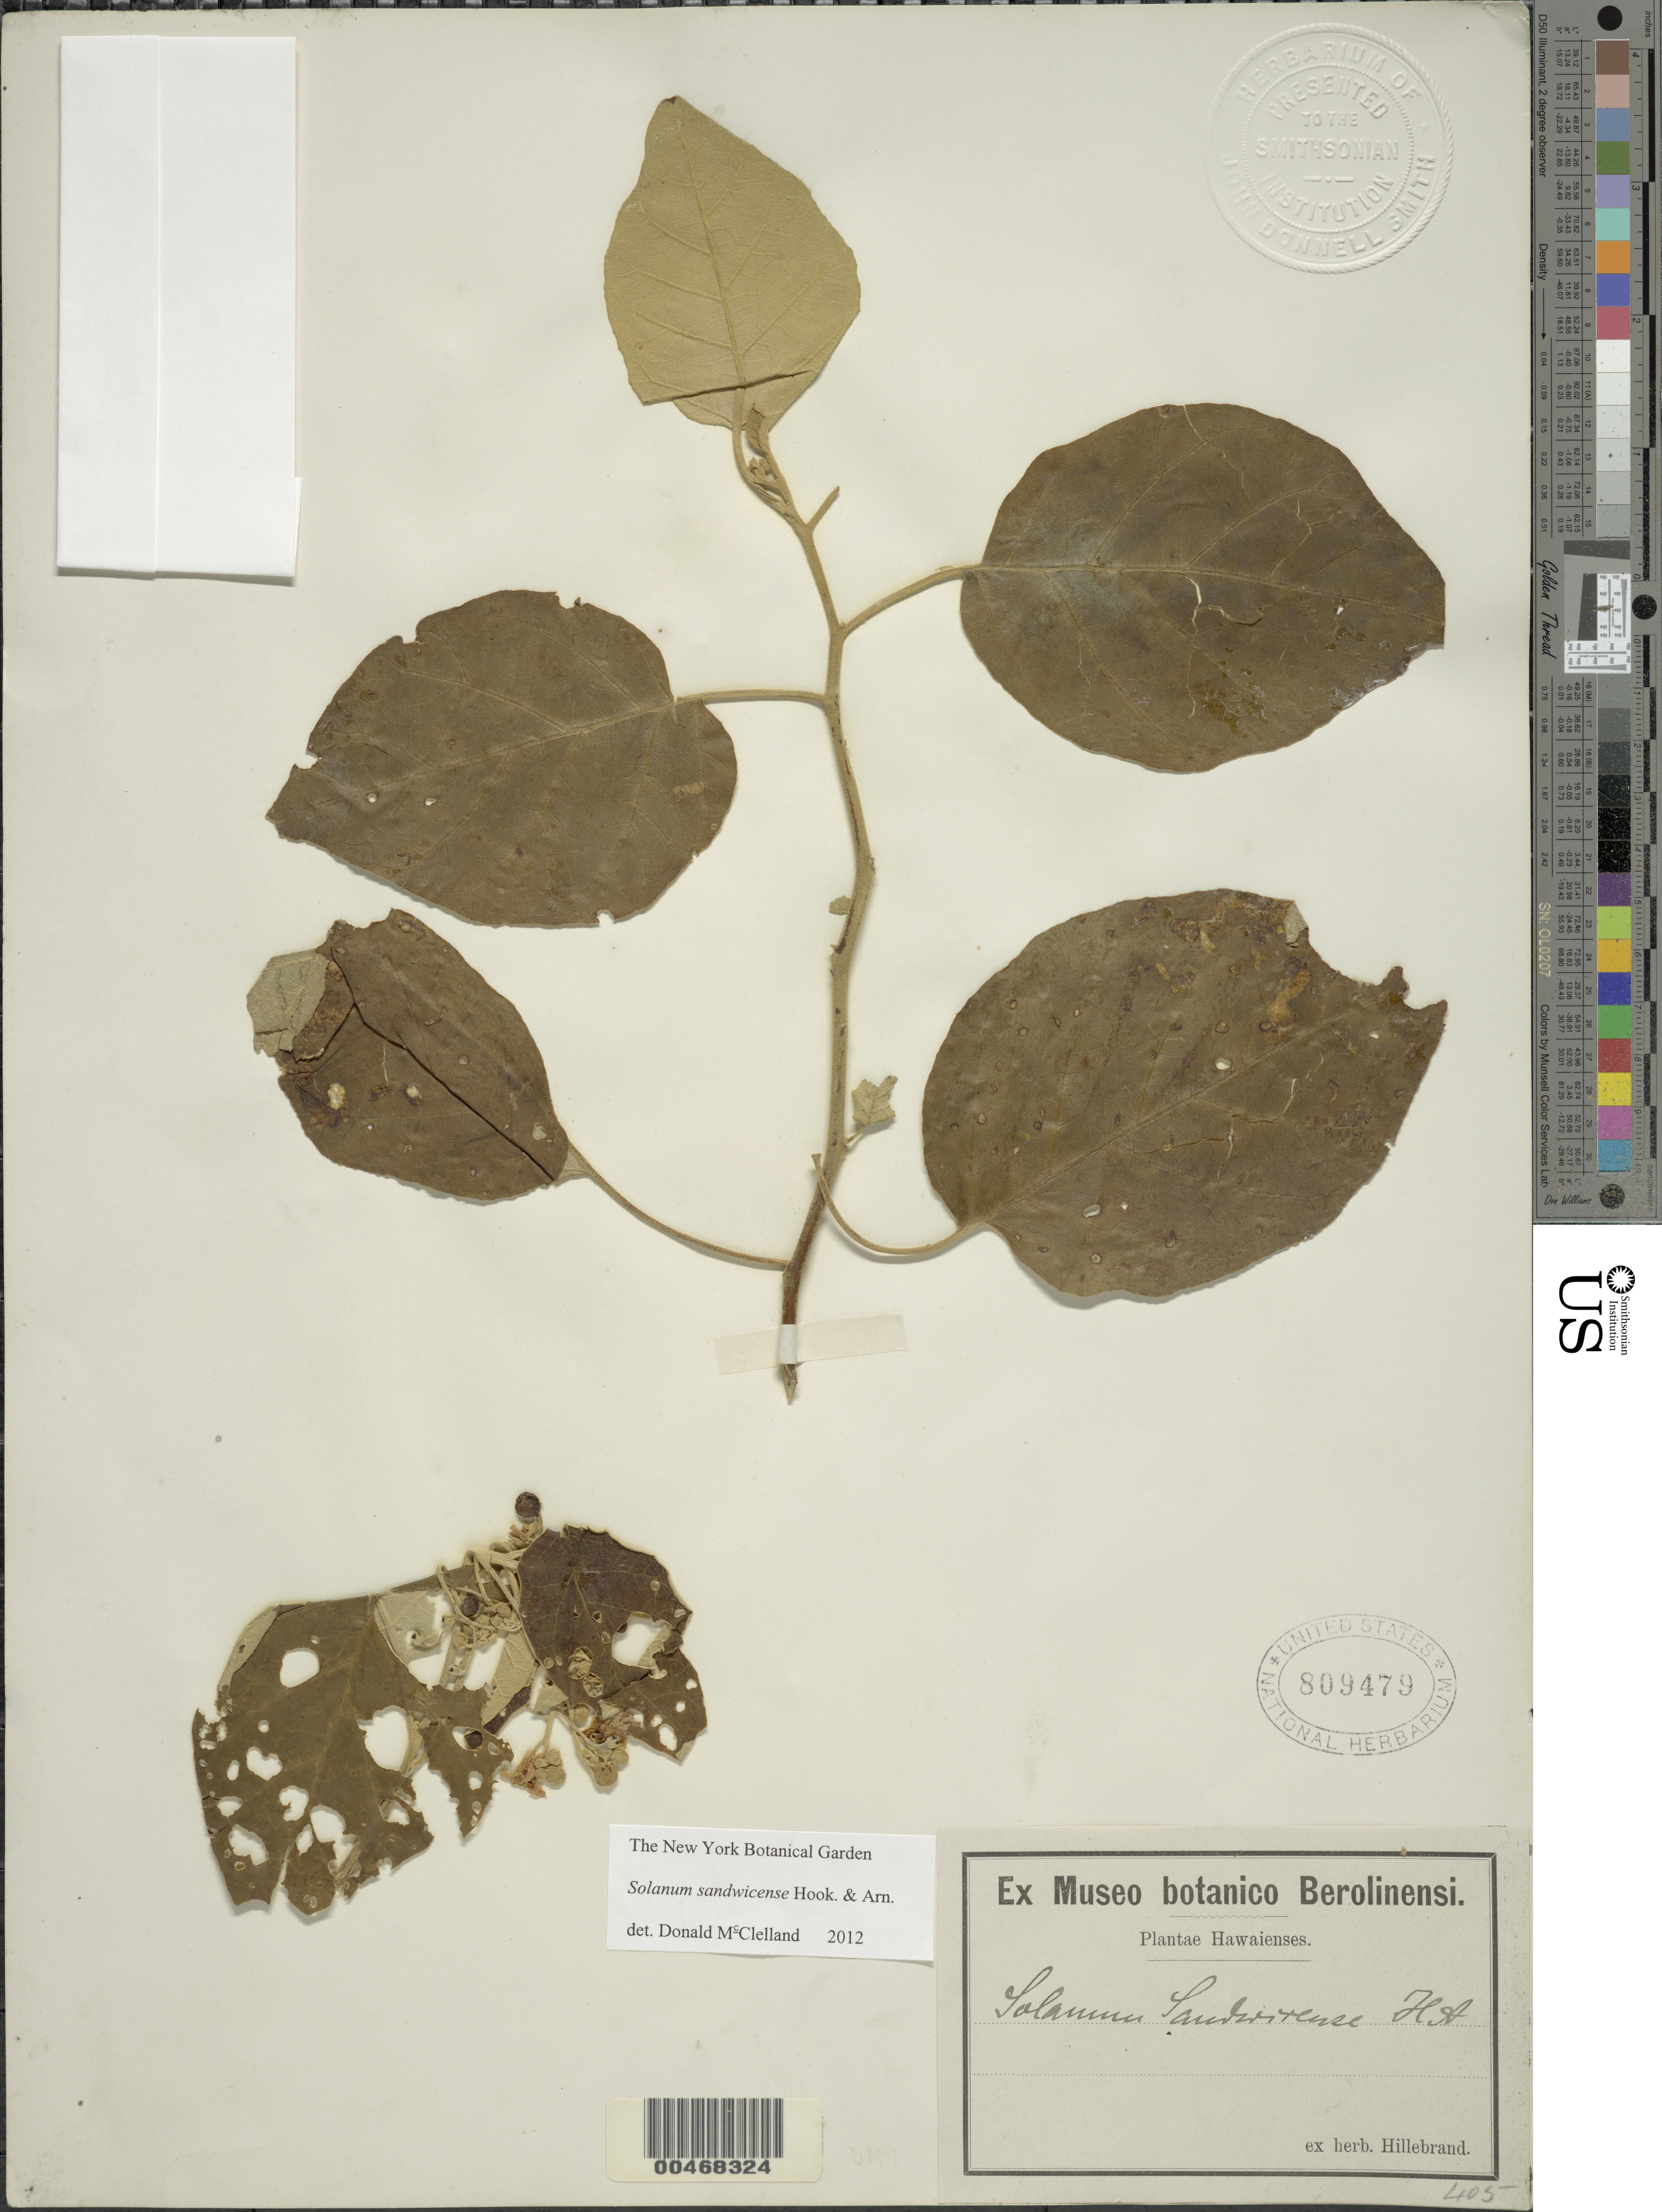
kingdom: Plantae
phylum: Tracheophyta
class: Magnoliopsida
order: Solanales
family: Solanaceae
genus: Solanum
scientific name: Solanum sandwicense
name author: Hook. & Arn.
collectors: W. Hillebrand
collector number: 405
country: United States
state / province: Hawaii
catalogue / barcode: US 809479